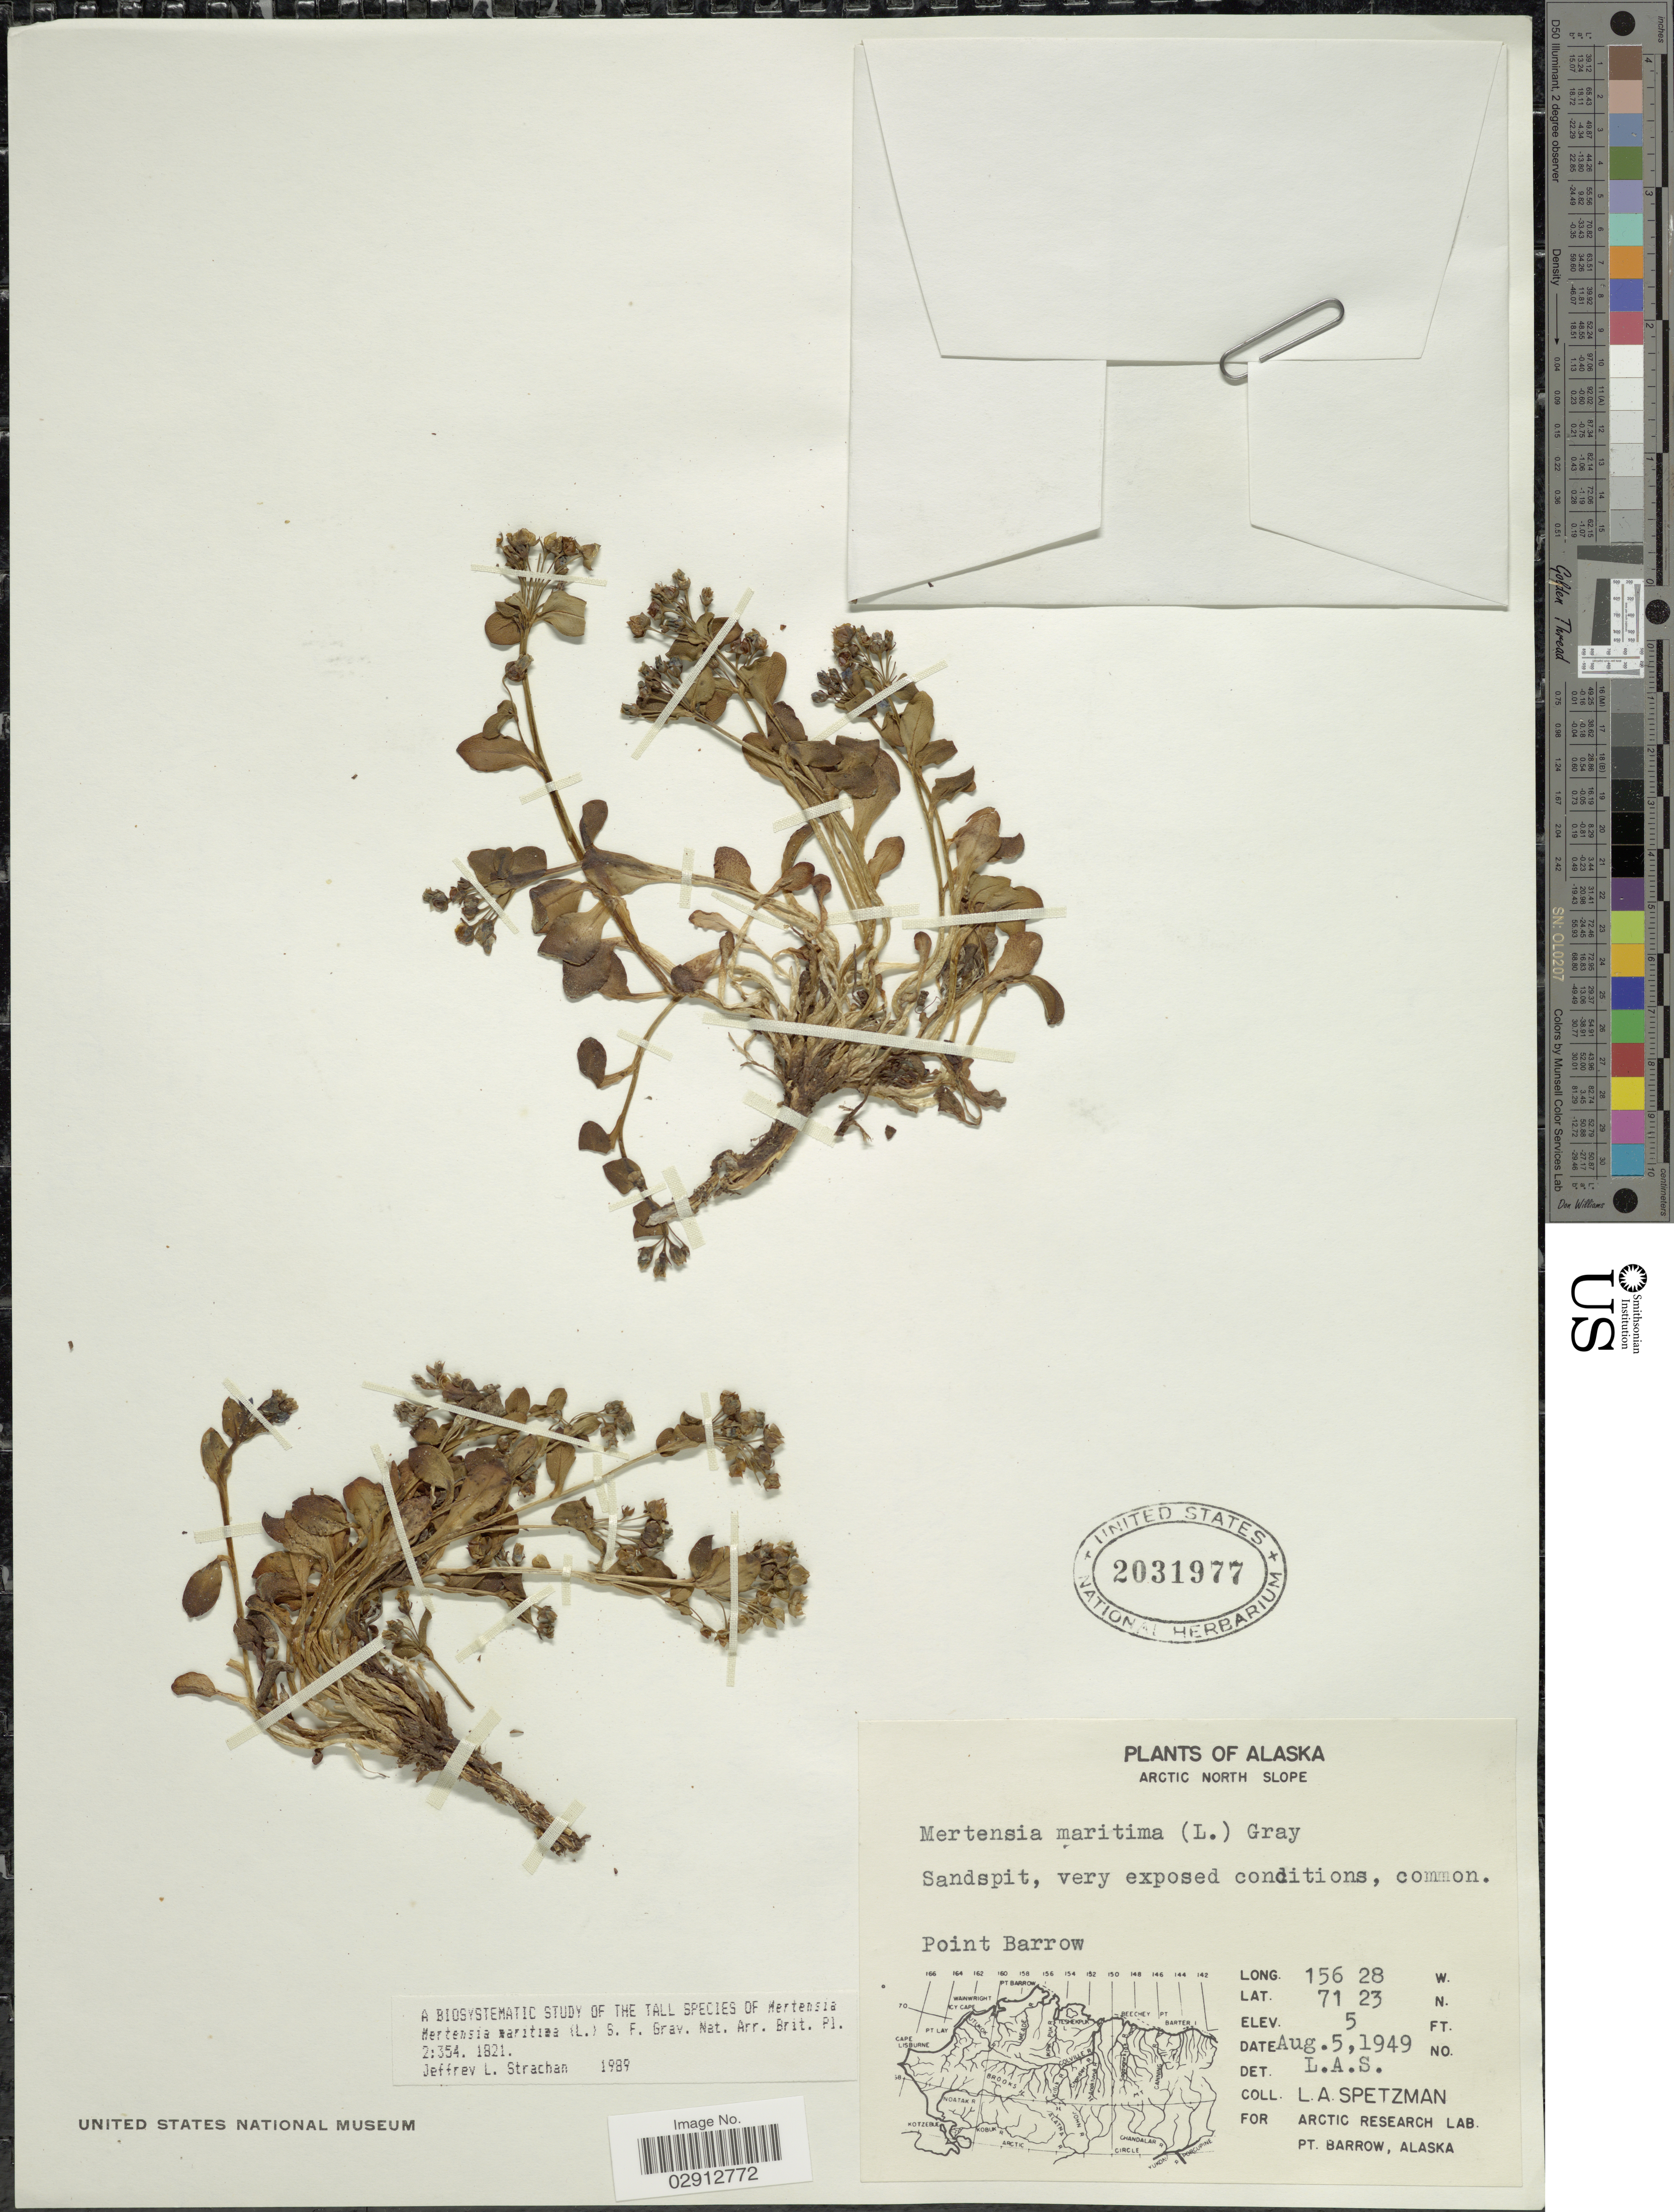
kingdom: Plantae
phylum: Tracheophyta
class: Magnoliopsida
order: Boraginales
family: Boraginaceae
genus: Mertensia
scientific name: Mertensia maritima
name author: (L.) S.F. Gray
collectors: L. Spetzman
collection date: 1949-08-05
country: United States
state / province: Alaska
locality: Arctic North Slope. Point Barrow.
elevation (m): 2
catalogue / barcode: US 2031977